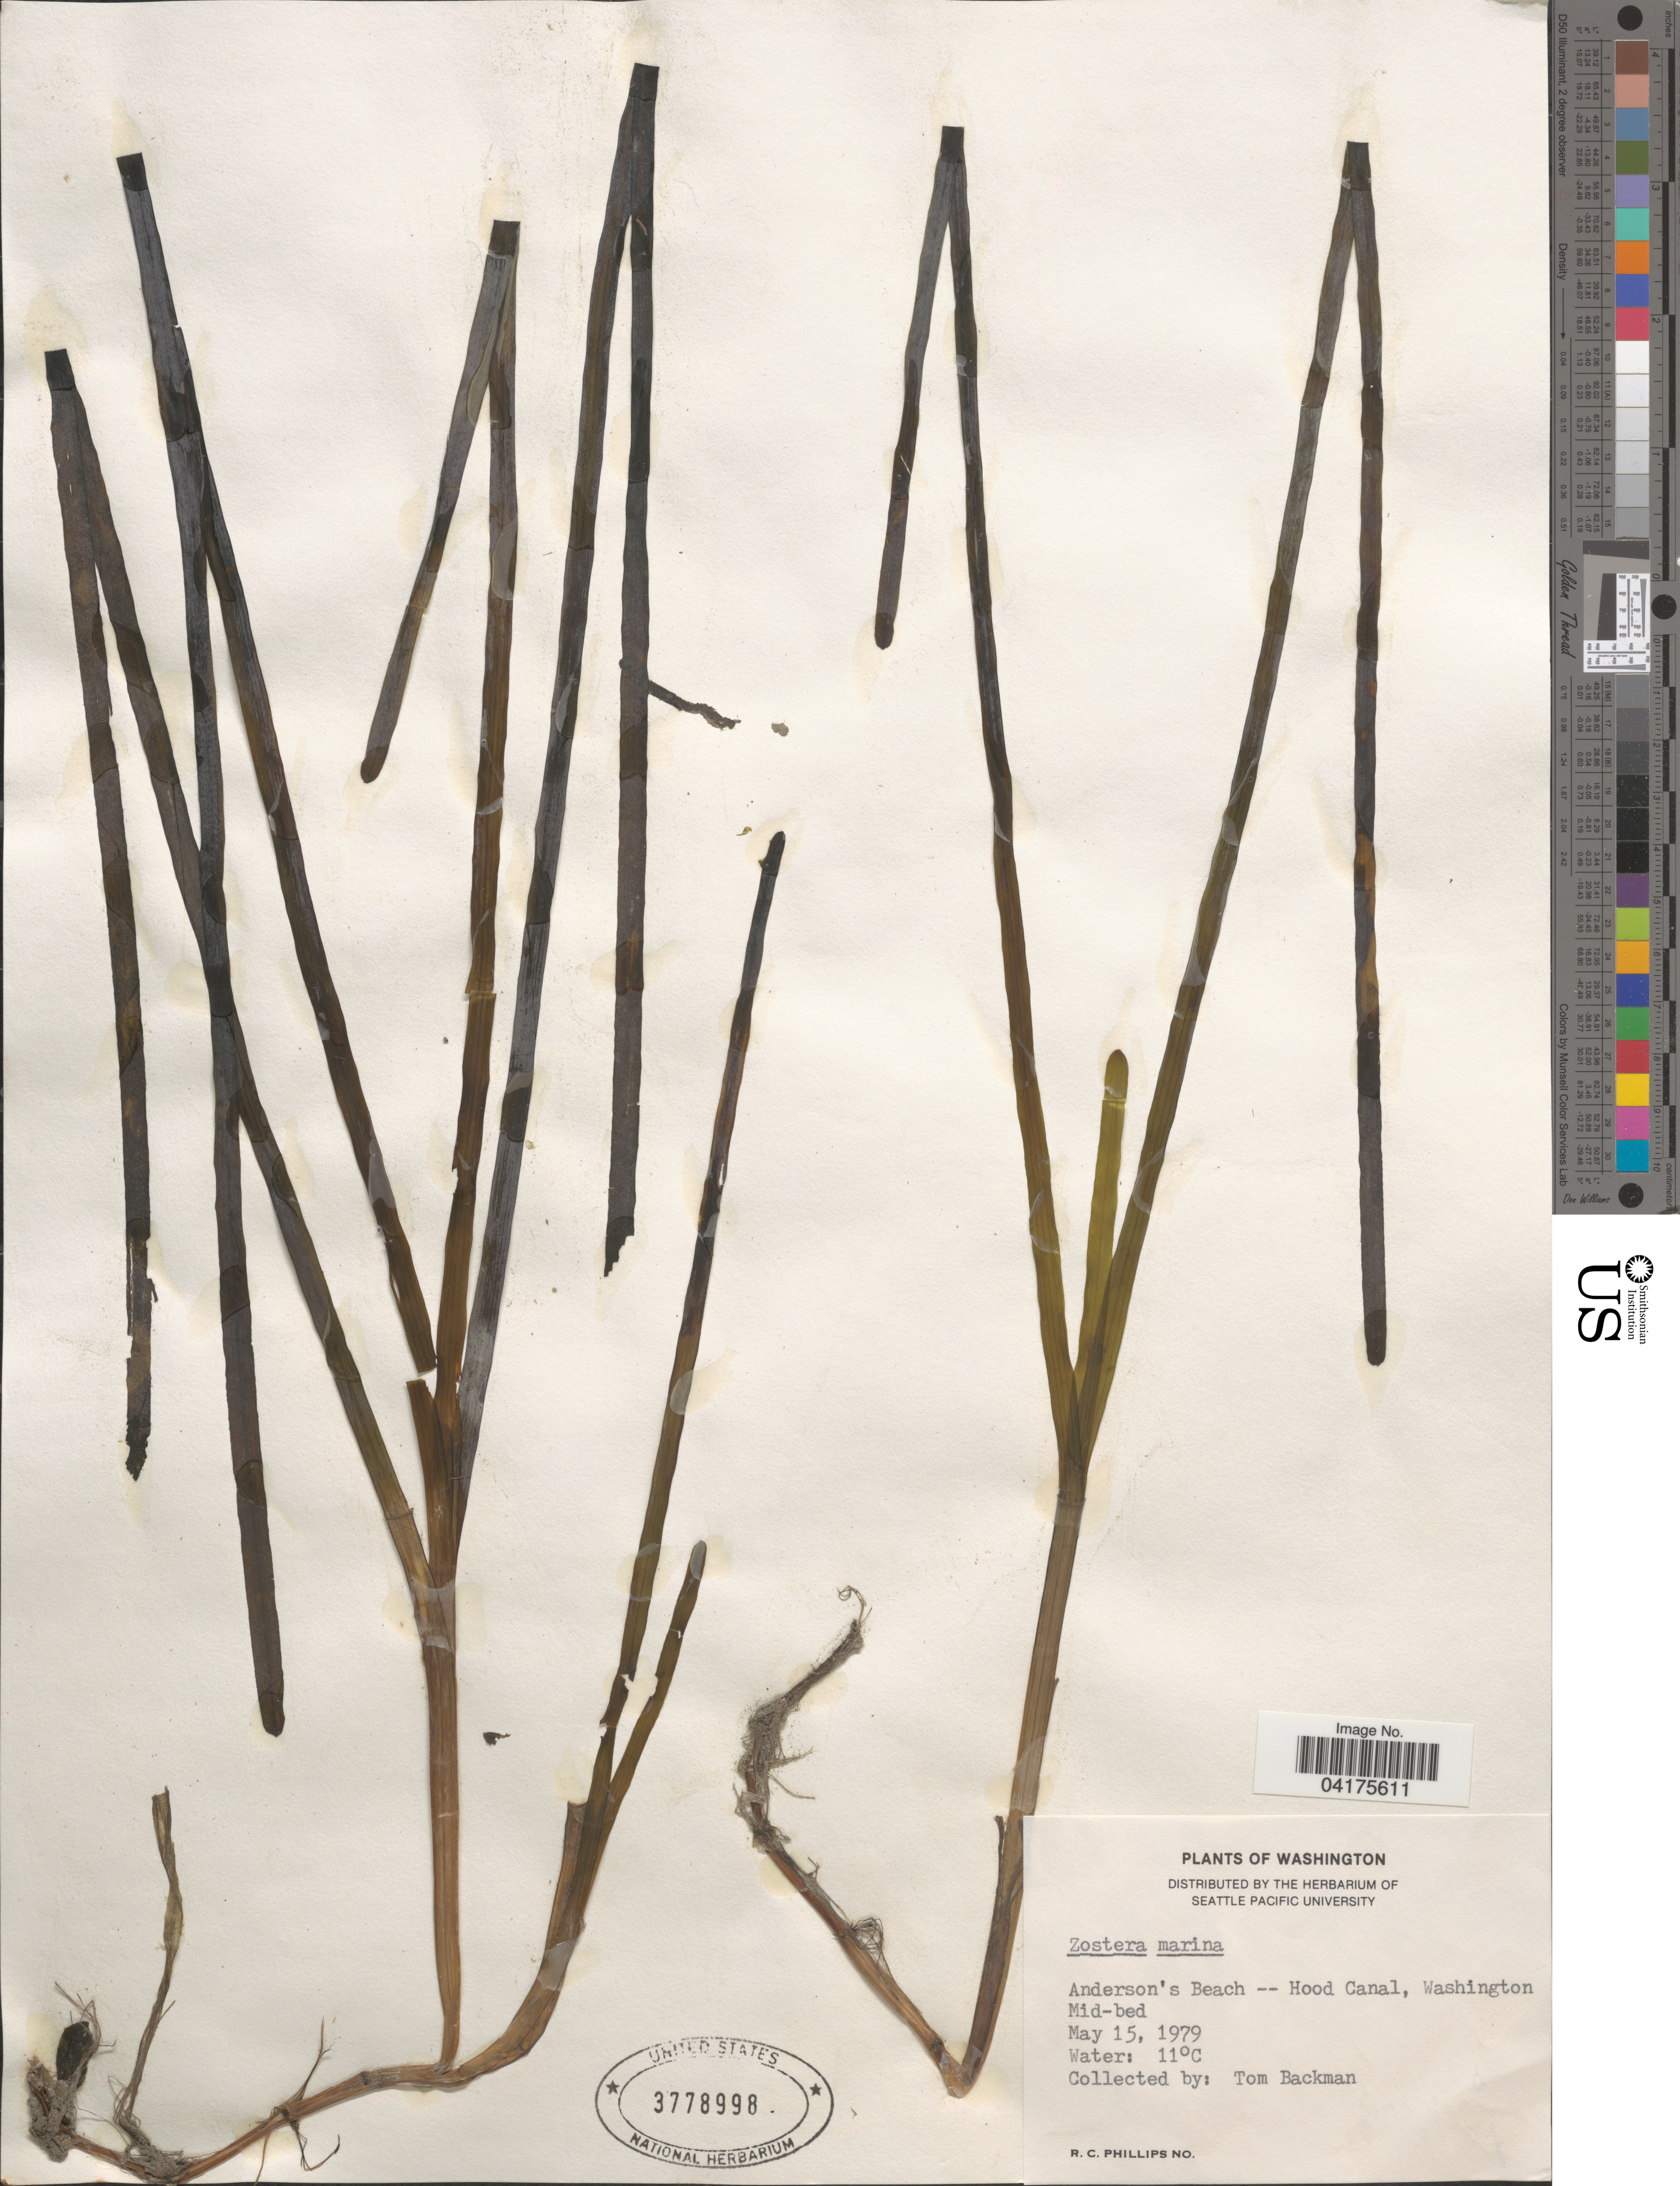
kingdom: Plantae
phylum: Tracheophyta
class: Liliopsida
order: Alismatales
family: Zosteraceae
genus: Zostera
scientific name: Zostera marina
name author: L.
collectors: T. Backman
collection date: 1979-05-15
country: United States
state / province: Washington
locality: Anderson's Beach -- Hood Canal.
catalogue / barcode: US 3778998